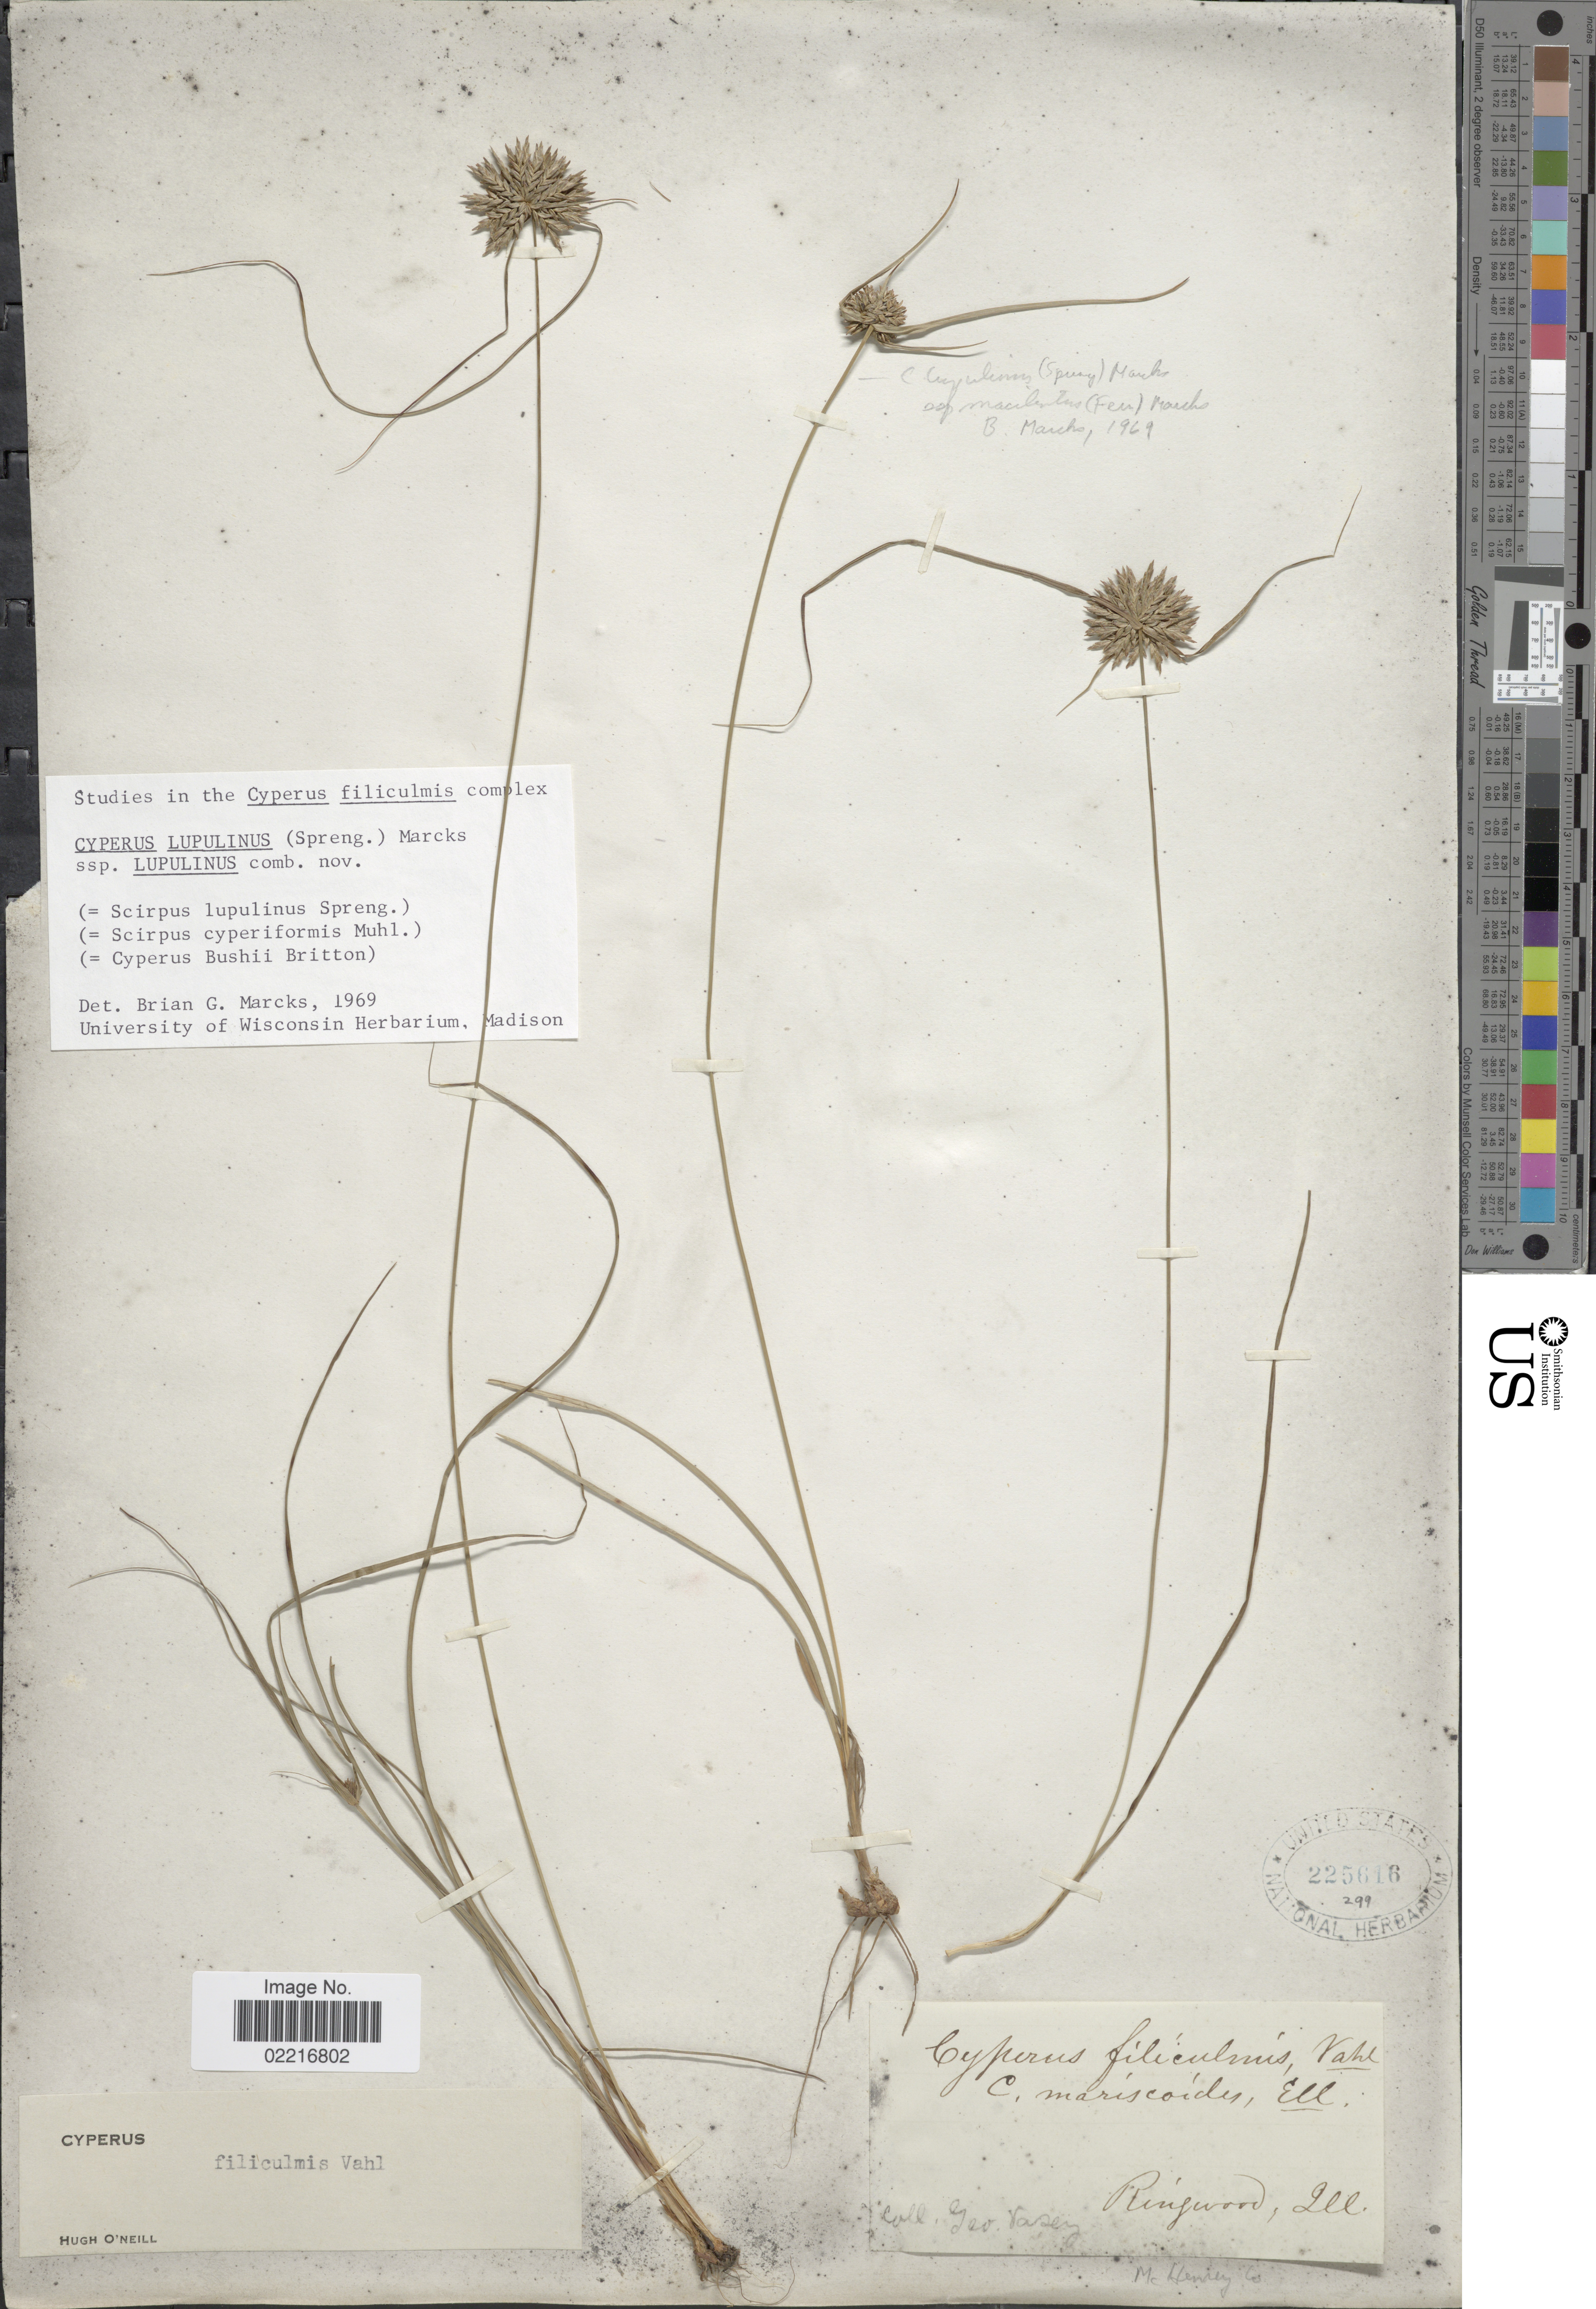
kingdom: Plantae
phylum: Tracheophyta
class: Liliopsida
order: Poales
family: Cyperaceae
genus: Cyperus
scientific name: Cyperus lupulinus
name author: (Spreng.) Marcks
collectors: G. Vasey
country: United States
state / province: Illinois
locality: Ringwood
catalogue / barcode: US 225616